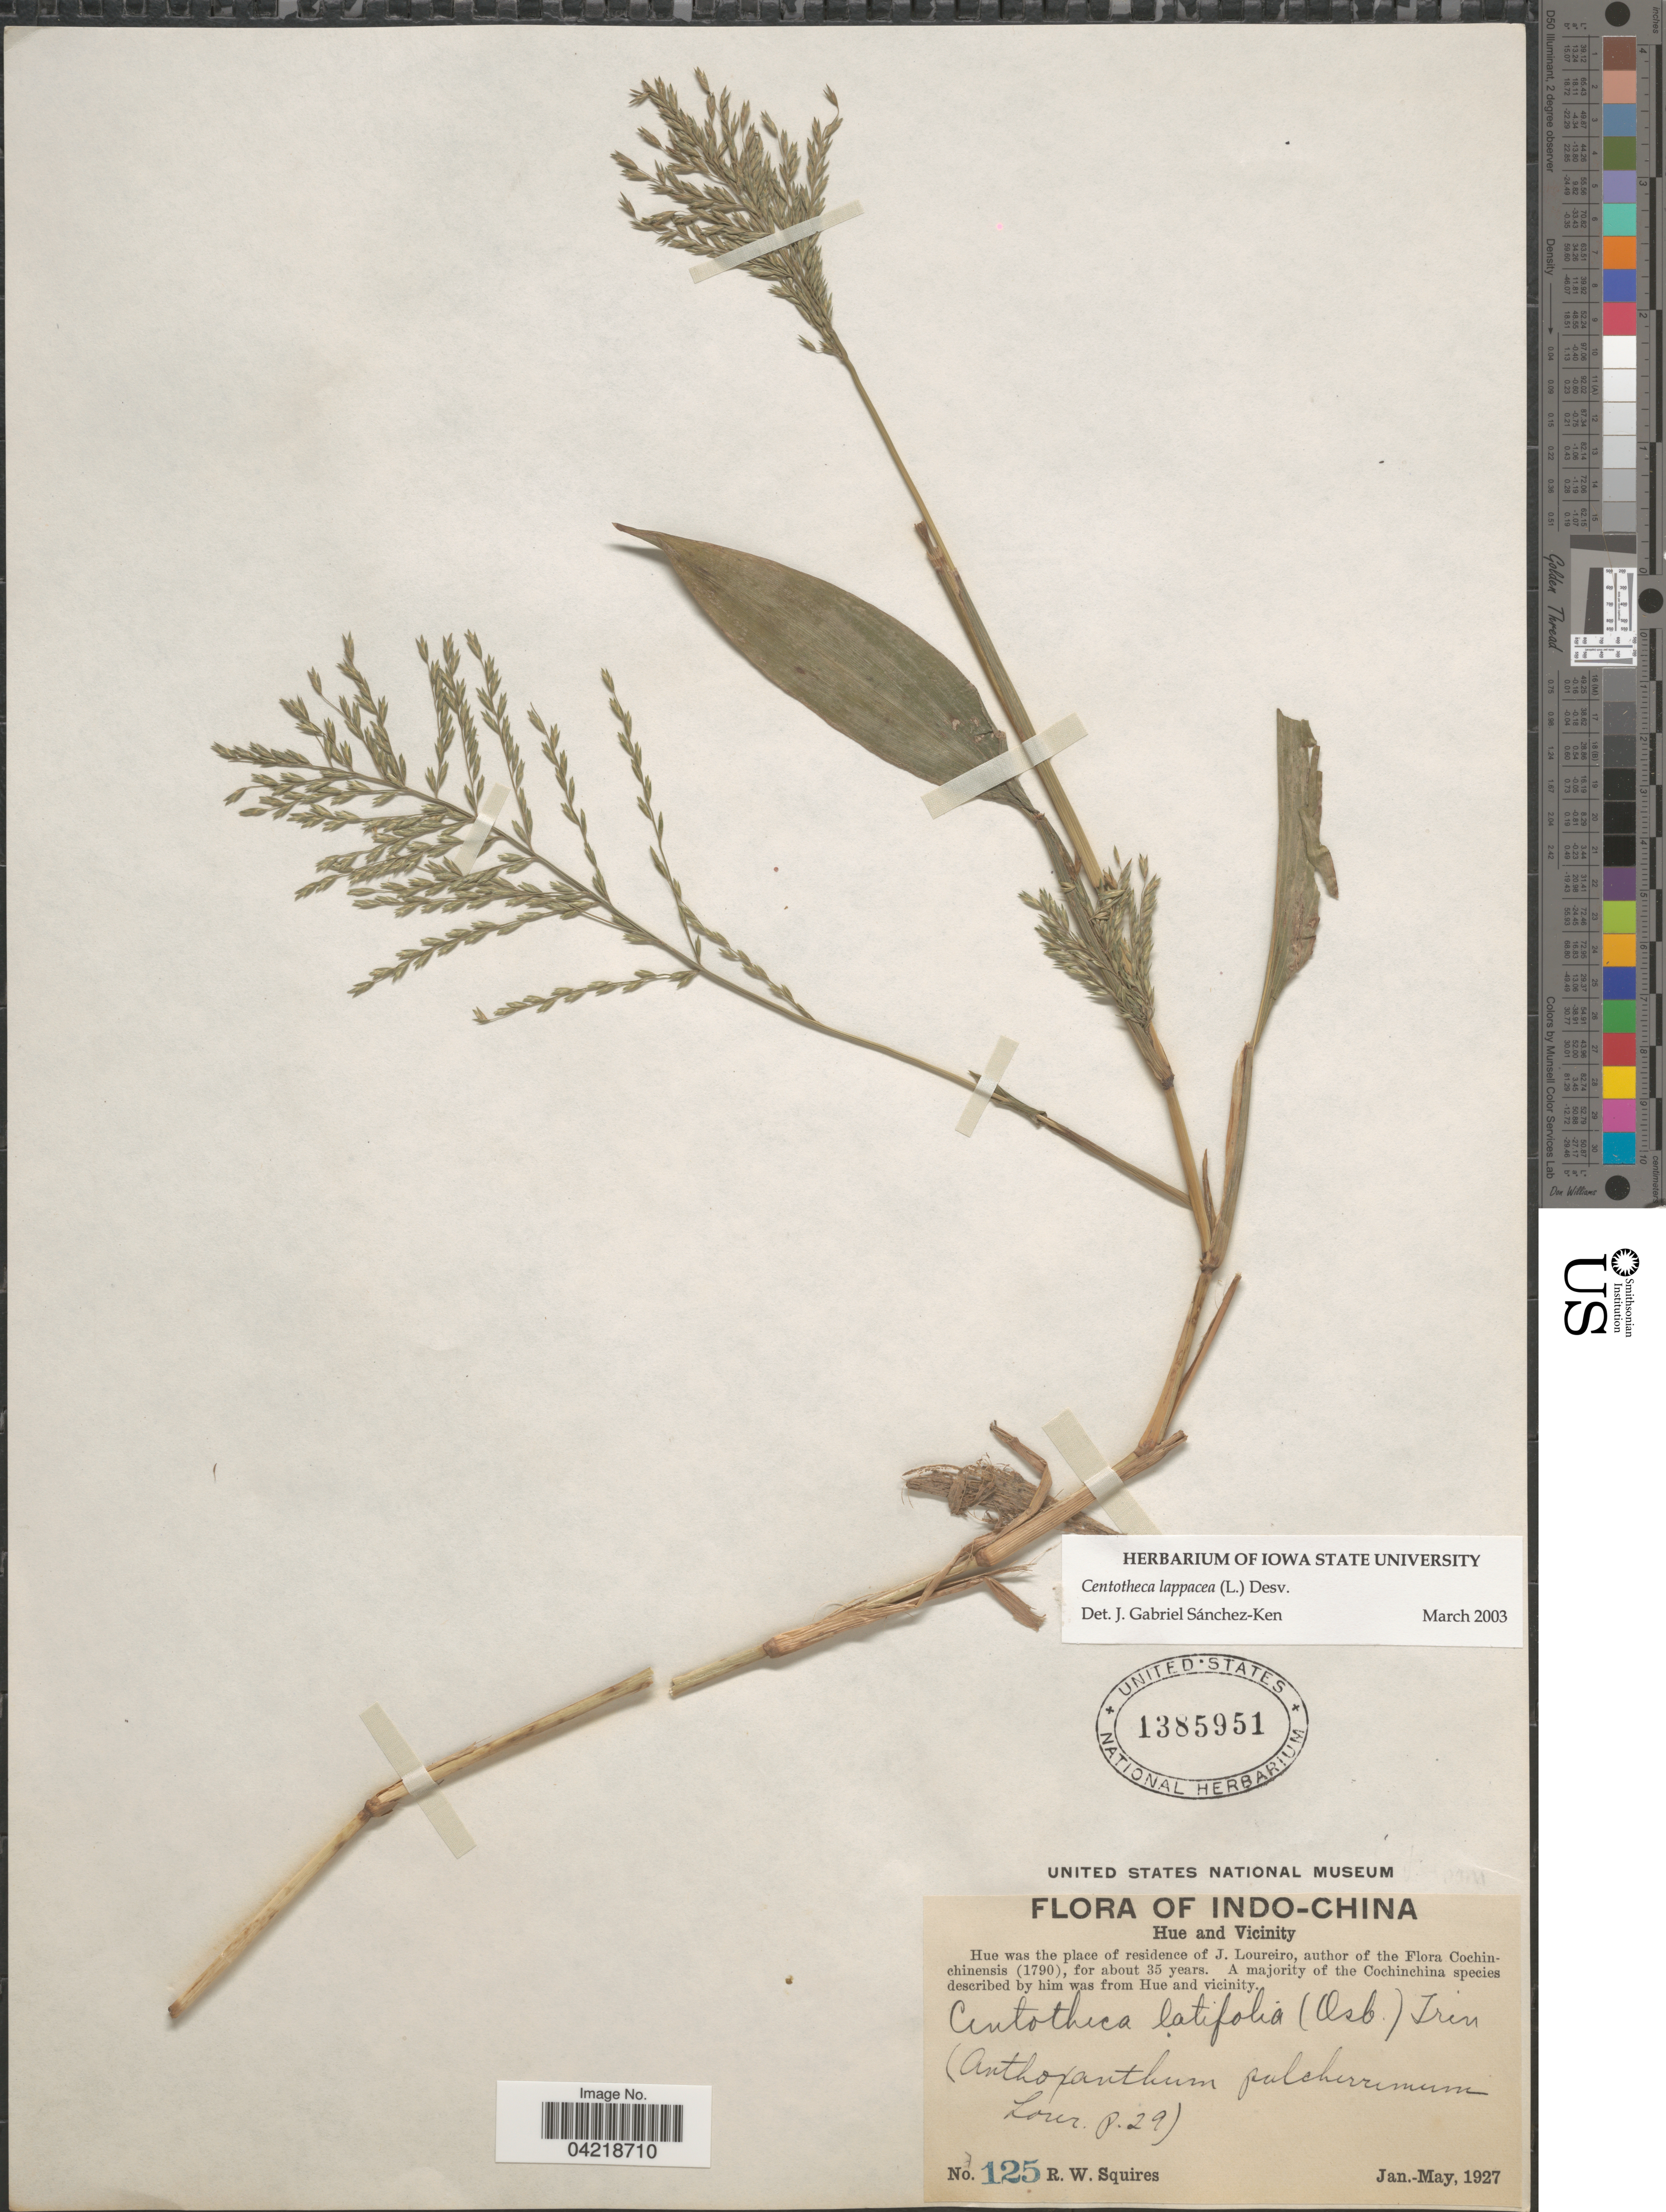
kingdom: Plantae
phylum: Tracheophyta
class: Liliopsida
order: Poales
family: Poaceae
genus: Centotheca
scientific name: Centotheca lappacea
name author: (L.) Desv.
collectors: R. Squires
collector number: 125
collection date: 1927-01/1927-05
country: Vietnam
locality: Indo-China. Hue and Vicinity.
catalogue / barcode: US 1385951